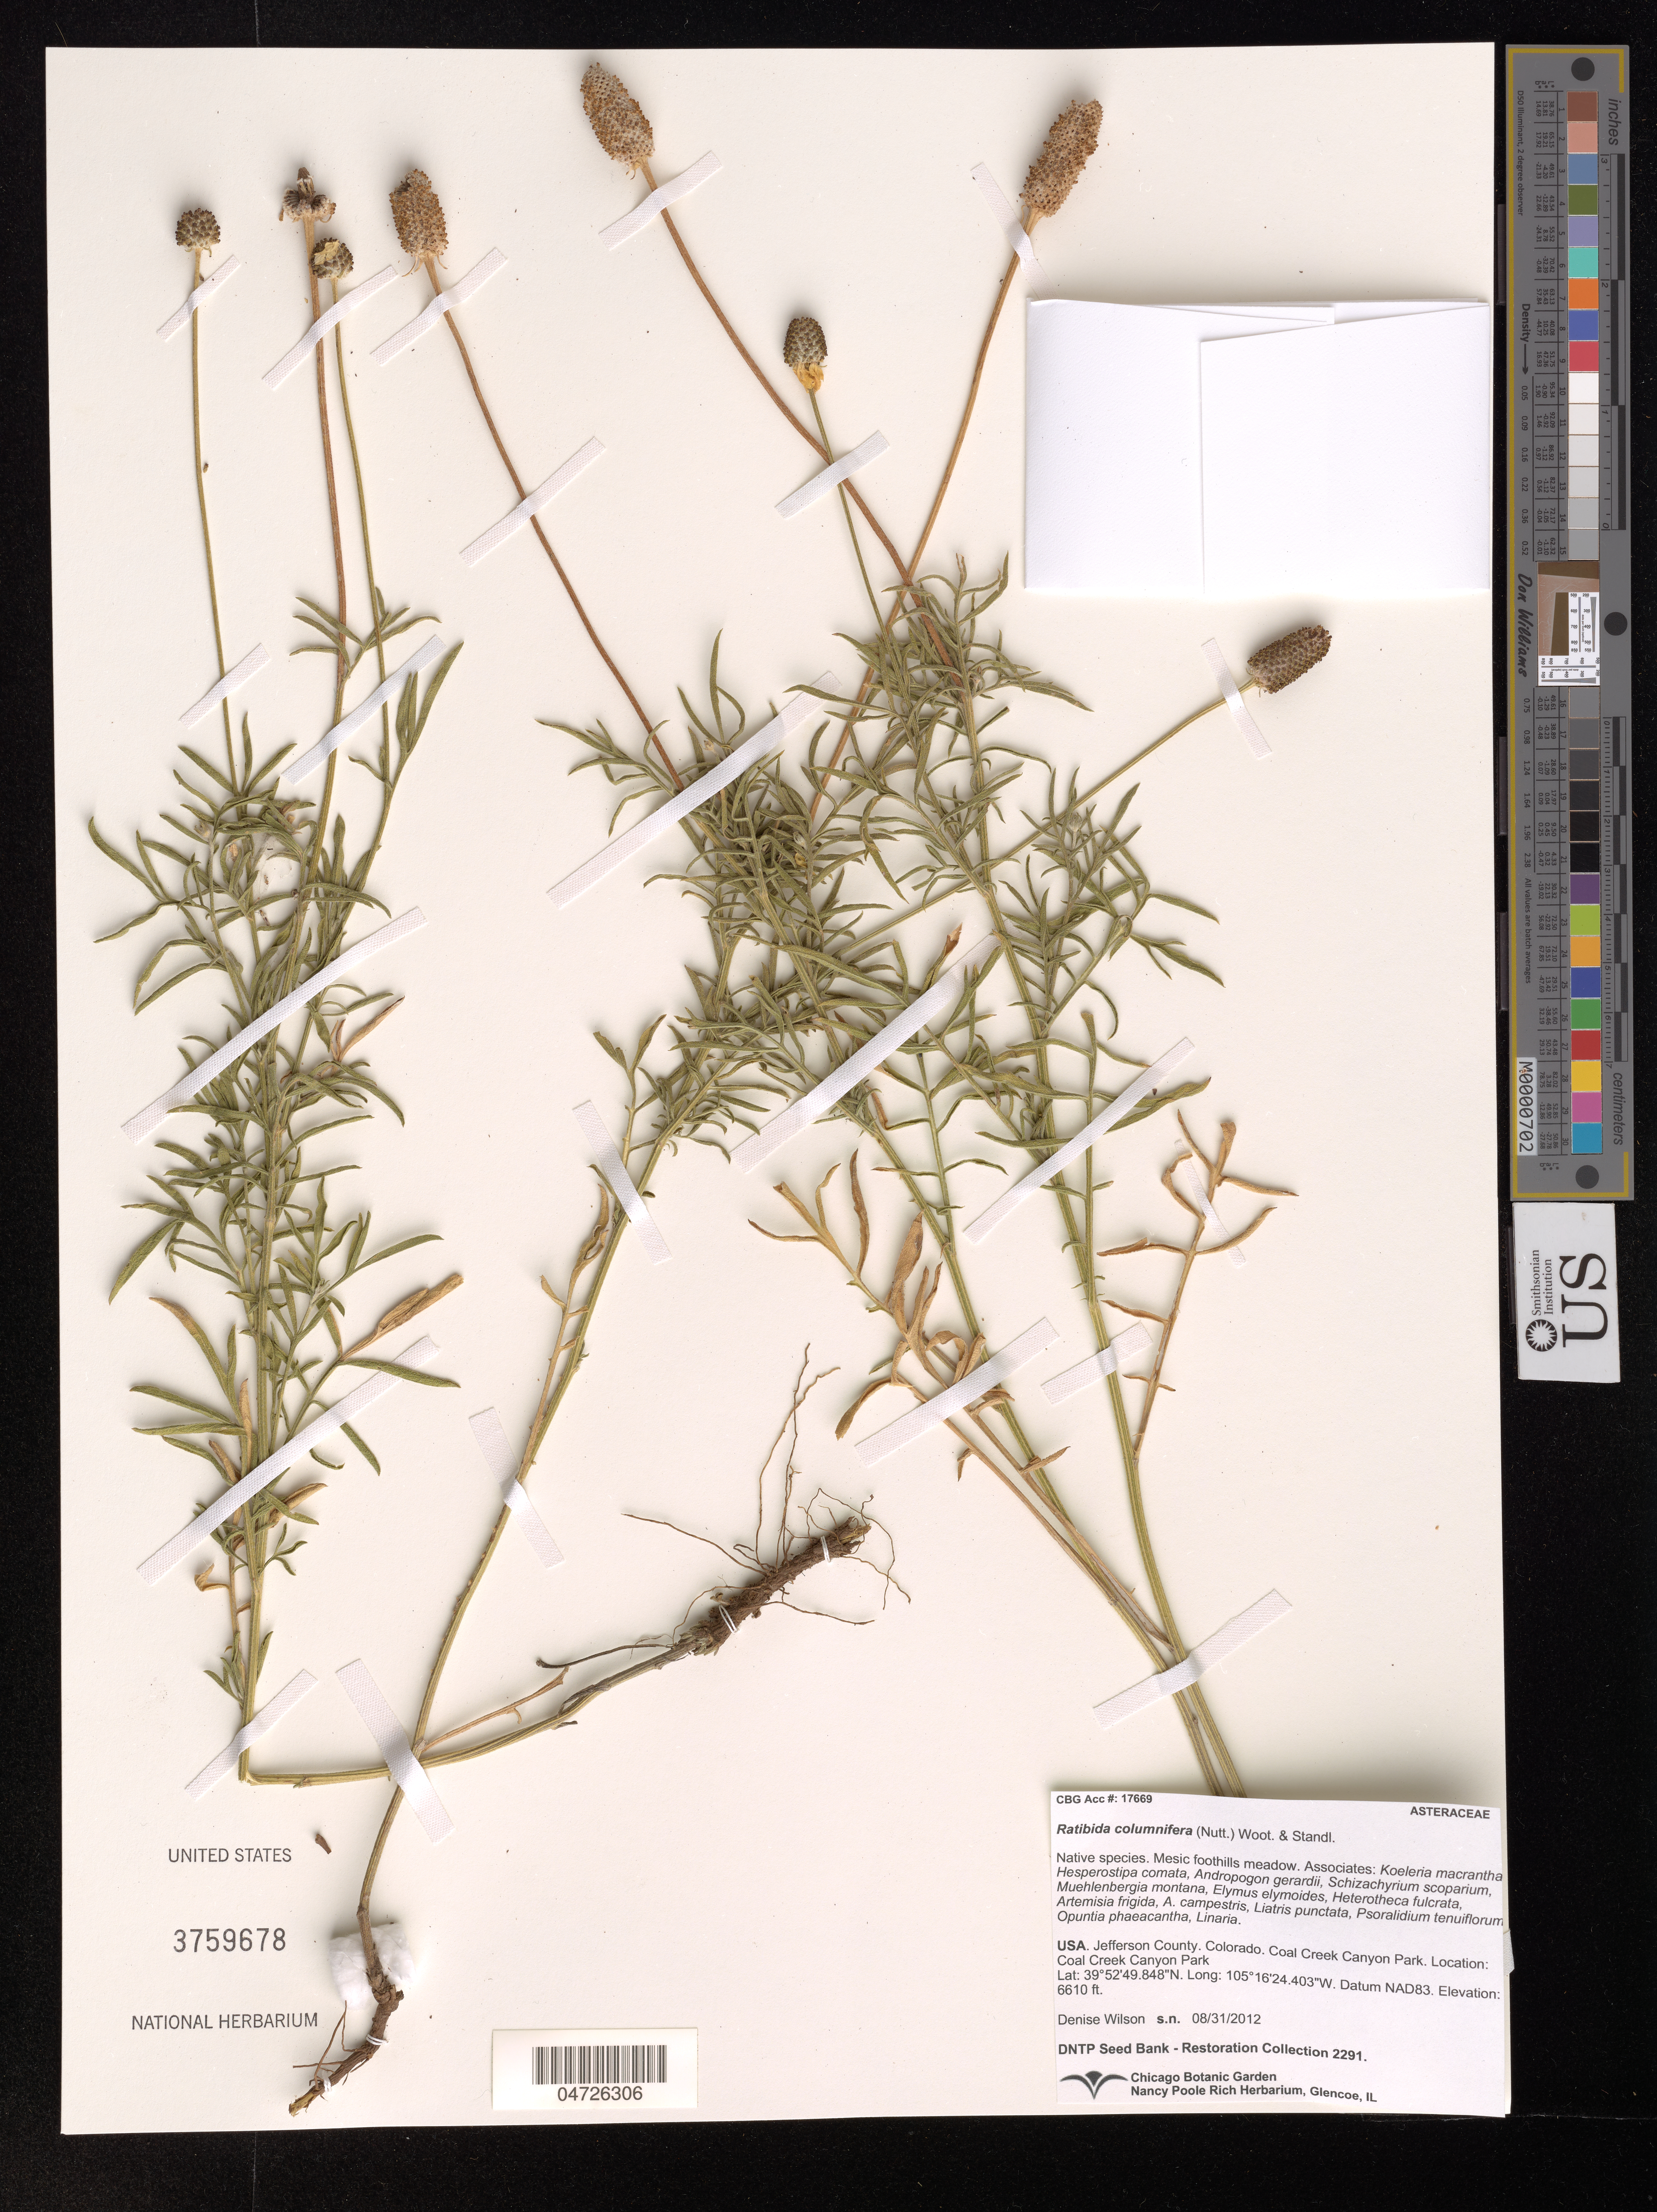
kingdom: Plantae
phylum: Tracheophyta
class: Magnoliopsida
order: Asterales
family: Asteraceae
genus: Ratibida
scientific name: Ratibida columnifera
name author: (Nutt.) Wooton & Standl.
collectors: D. Wilson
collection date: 2012-08-31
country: United States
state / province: Colorado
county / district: Jefferson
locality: Jefferson County. Coal Creek Canyon Park. Datum NAD83.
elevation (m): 2015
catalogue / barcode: US 3759678